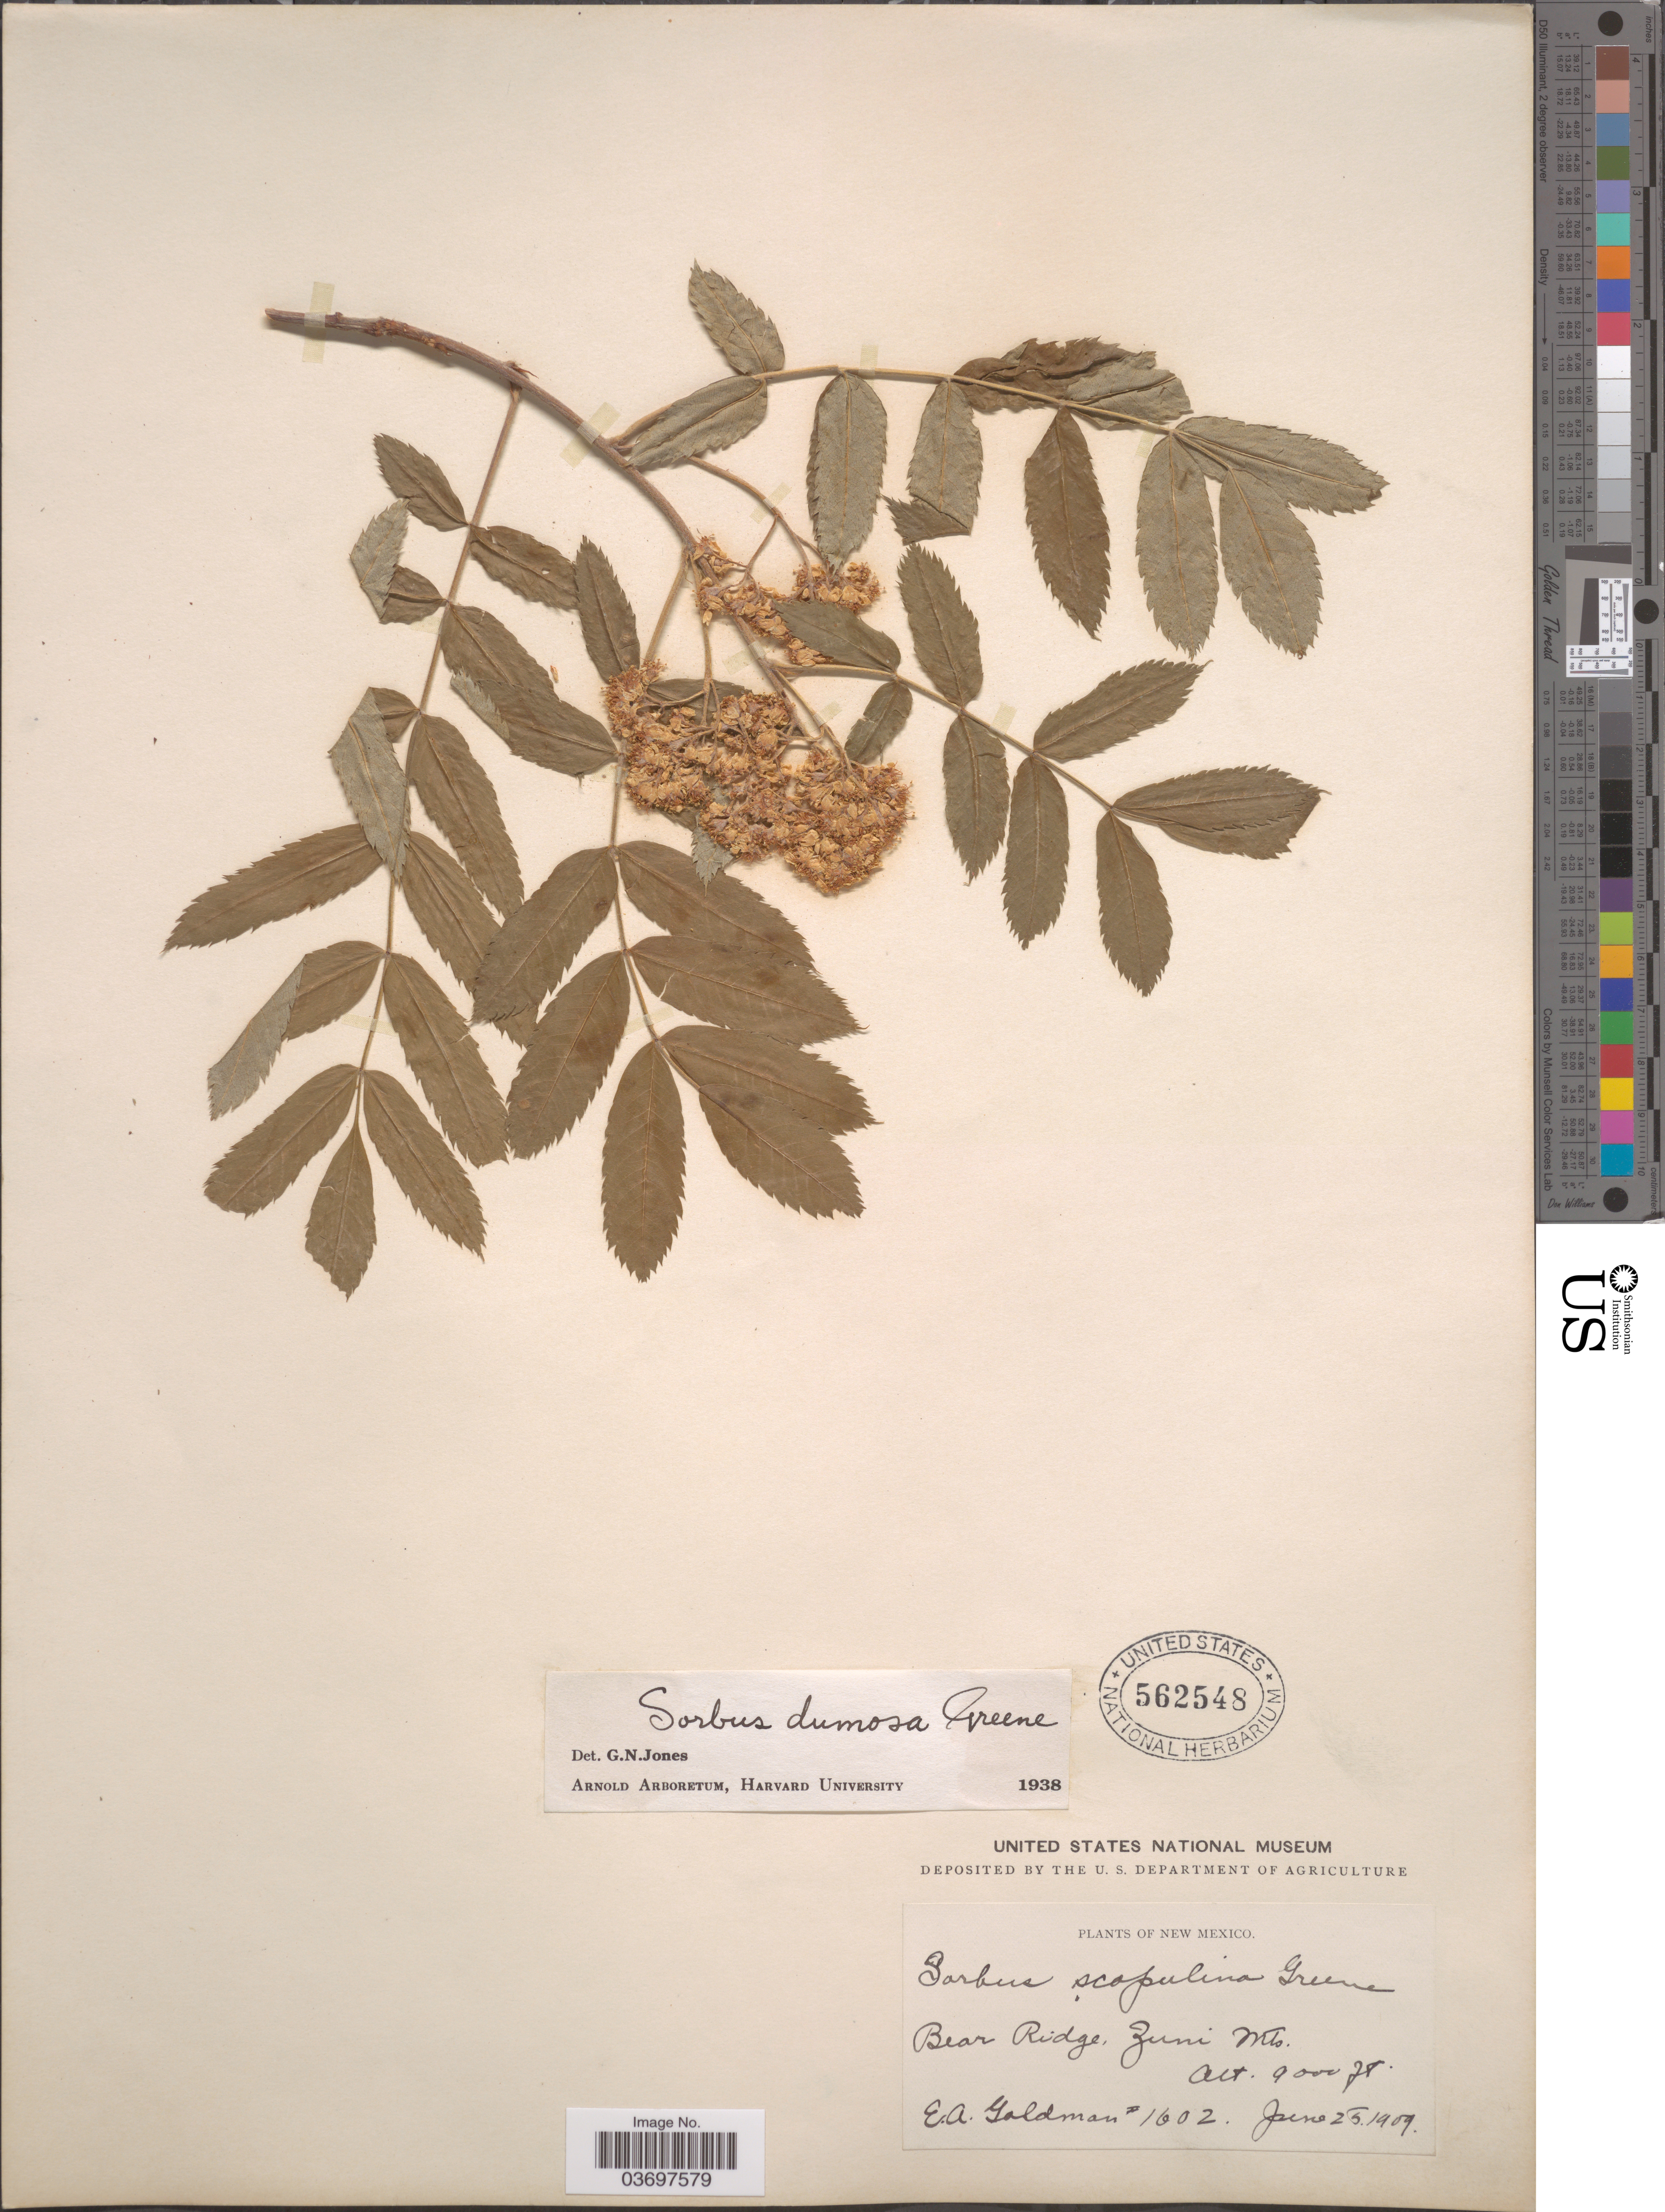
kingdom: Plantae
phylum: Tracheophyta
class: Magnoliopsida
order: Rosales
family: Rosaceae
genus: Sorbus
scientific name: Sorbus dumosa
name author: Greene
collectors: E. A. Goldman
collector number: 1602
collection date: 1909-06-25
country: United States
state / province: New Mexico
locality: Bear Ridge, Zuni Mts.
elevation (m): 2743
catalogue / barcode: US 562548